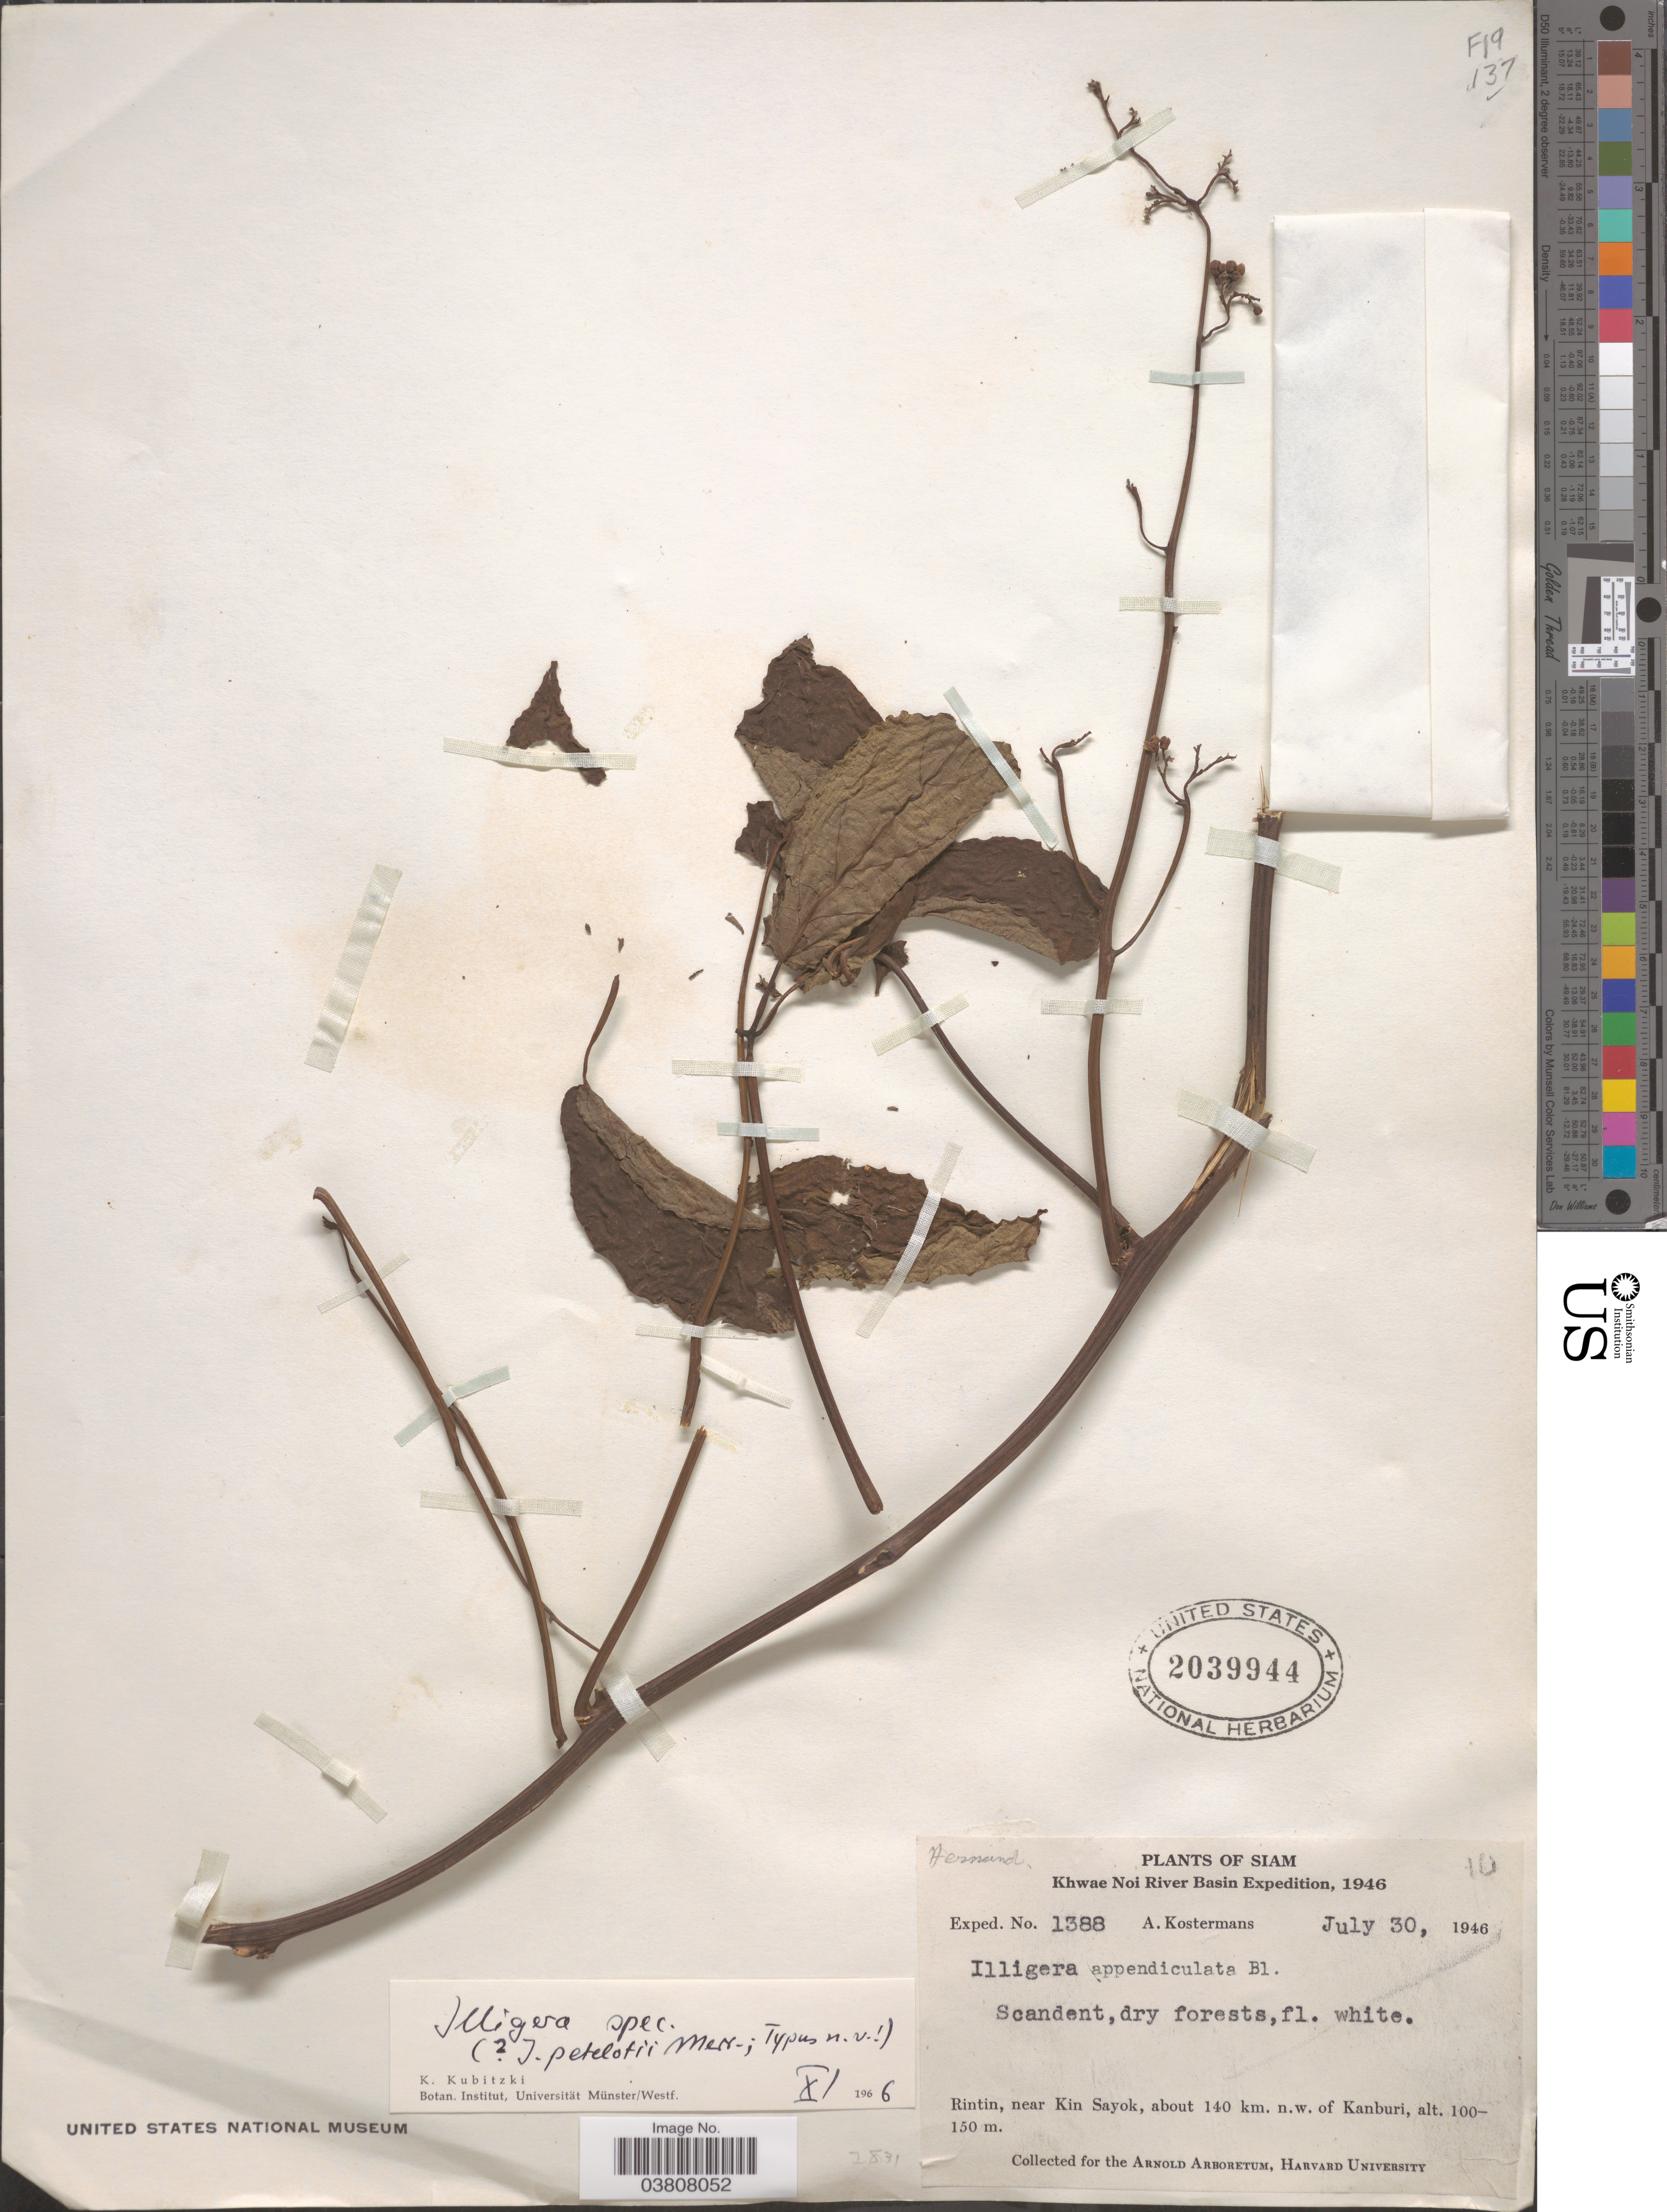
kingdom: Plantae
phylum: Tracheophyta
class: Magnoliopsida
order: Laurales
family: Hernandiaceae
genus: Illigera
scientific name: Illigera petelotii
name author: Merr.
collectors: A. Kostermanns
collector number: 1388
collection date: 1946-07-30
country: Thailand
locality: Rintin, near Kin Sayok, about 140 km. n.w. of Kanburi.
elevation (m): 100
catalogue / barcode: US 2039944